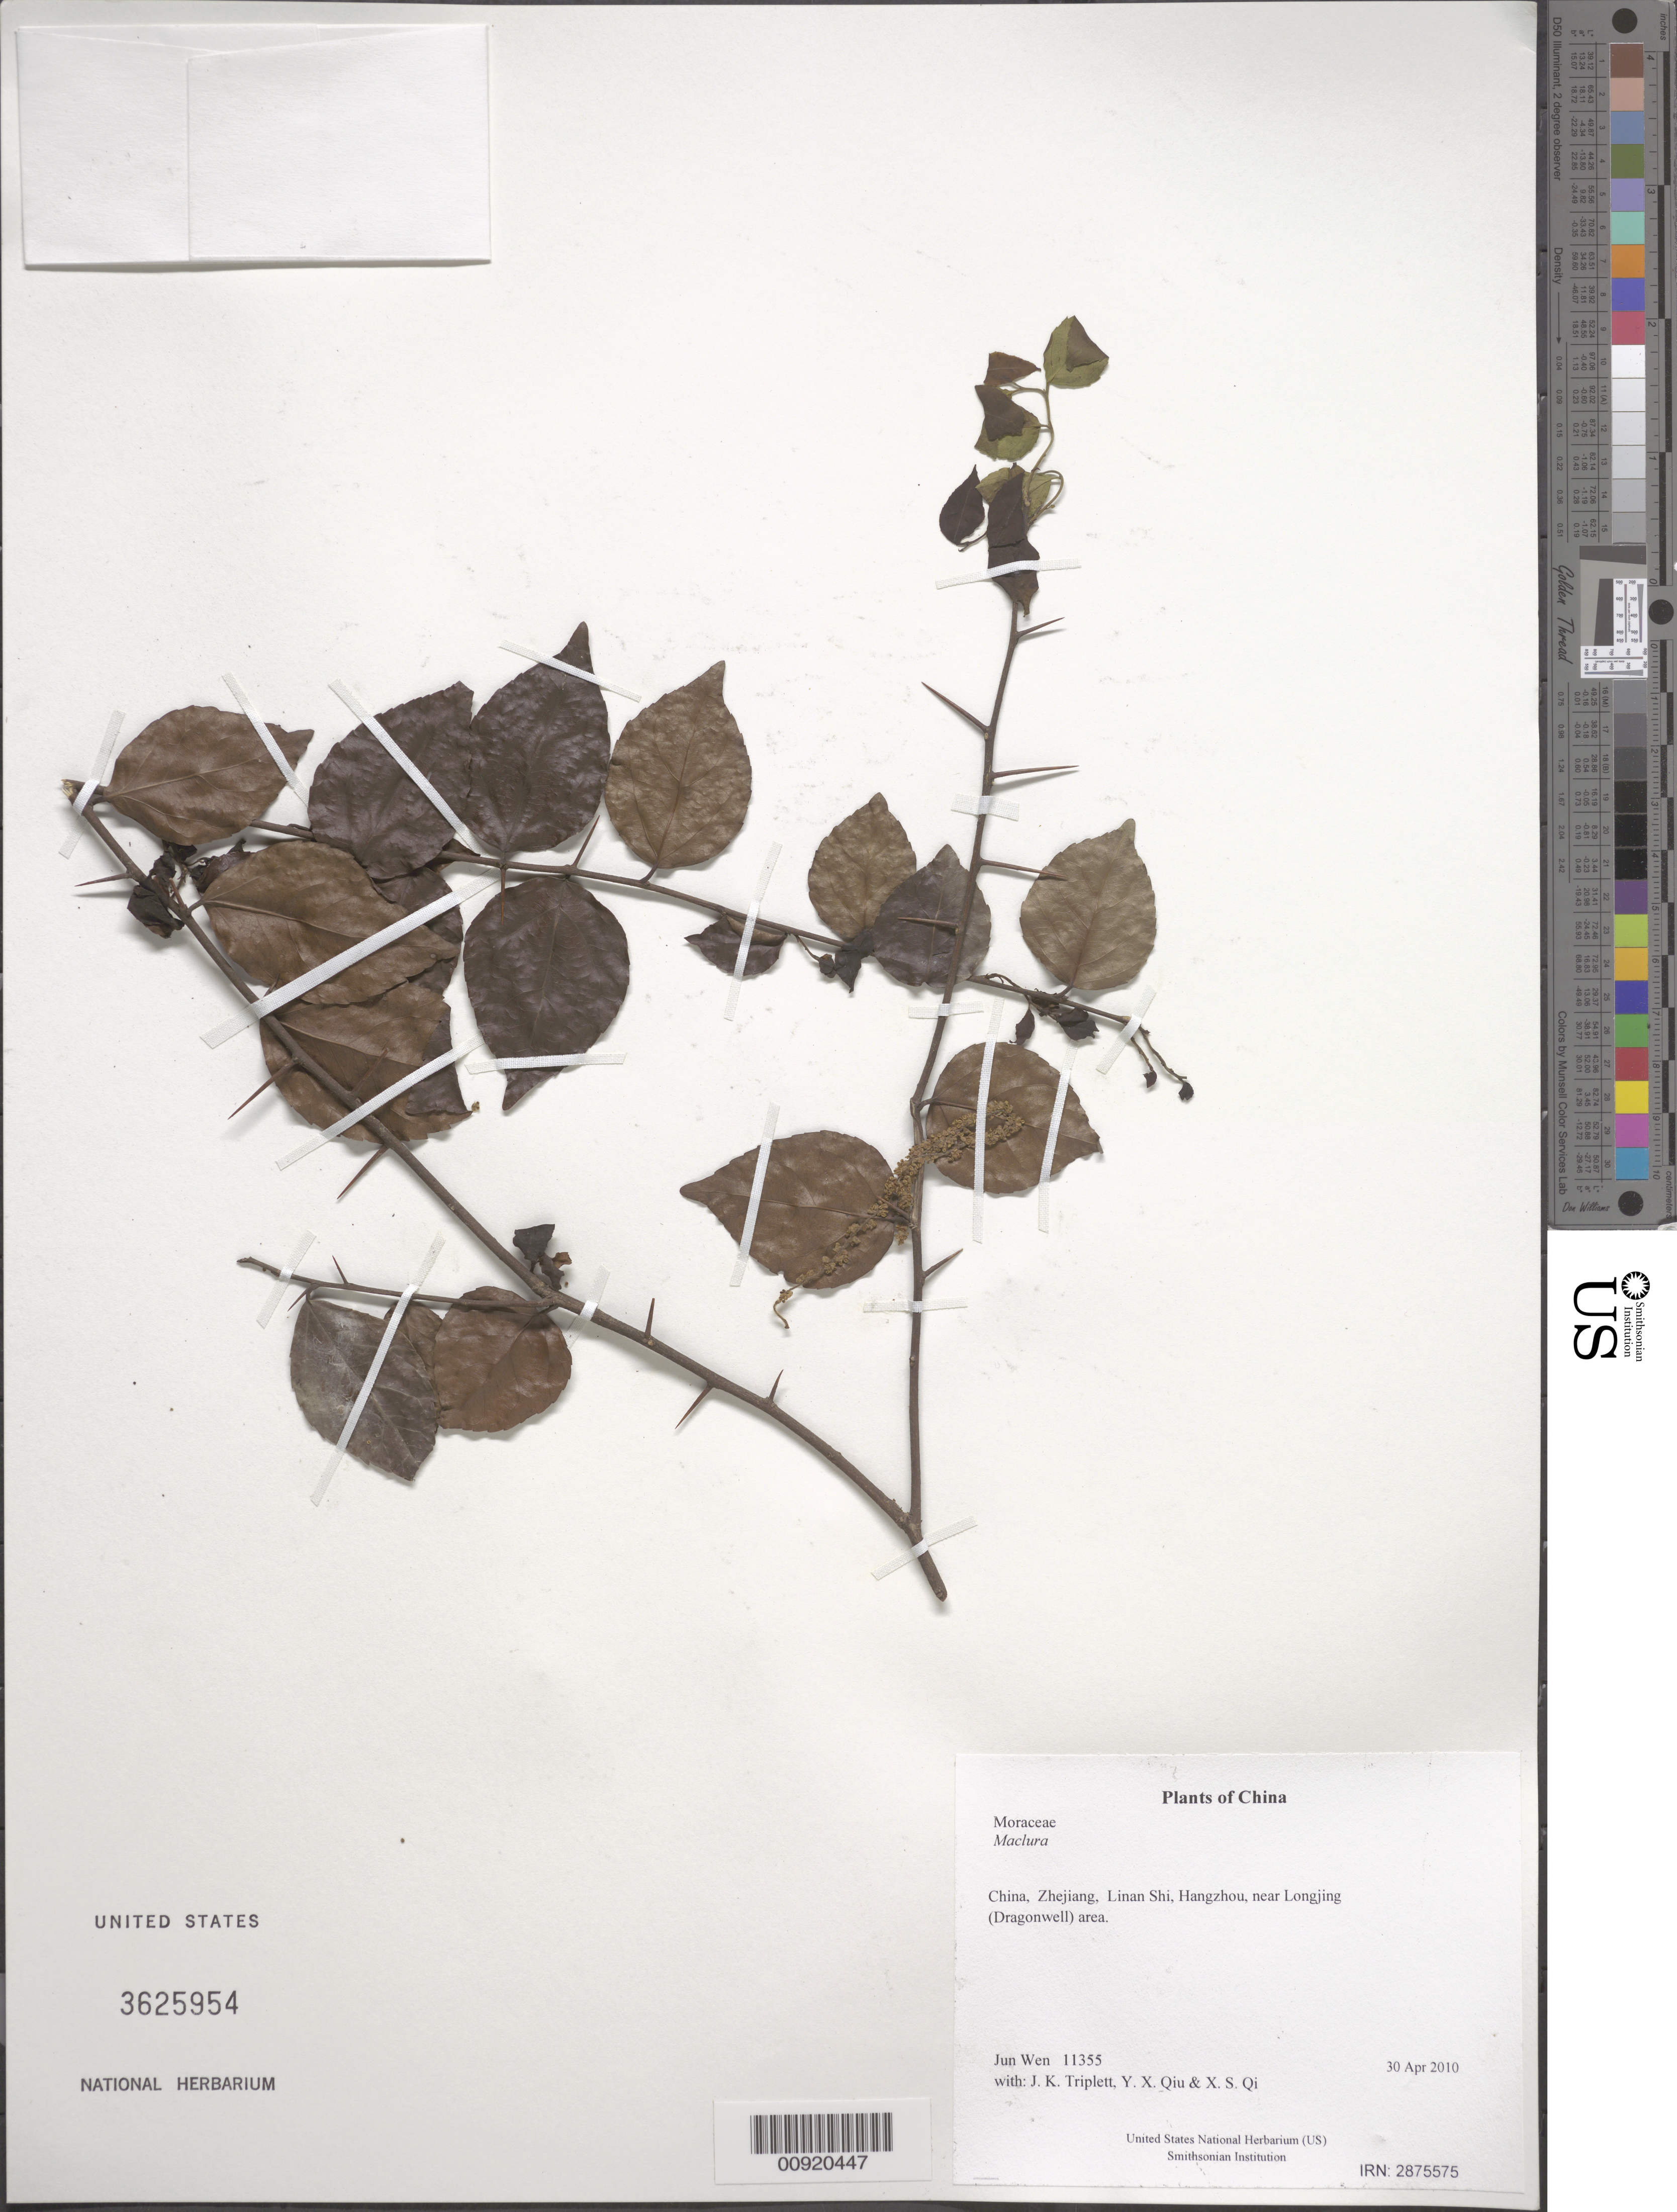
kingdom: Plantae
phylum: Tracheophyta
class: Magnoliopsida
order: Rosales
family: Moraceae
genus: Maclura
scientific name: Maclura sp.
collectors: J. Wen, J. K. Triplett, Y. X. Qiu & X. S. Qi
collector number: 11355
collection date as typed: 30 Apr 2010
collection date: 2010-04-30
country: China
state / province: Zhejiang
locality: Linan Shi, Hangzhou, near Longjing (Dragonwell) area.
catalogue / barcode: US 3625954